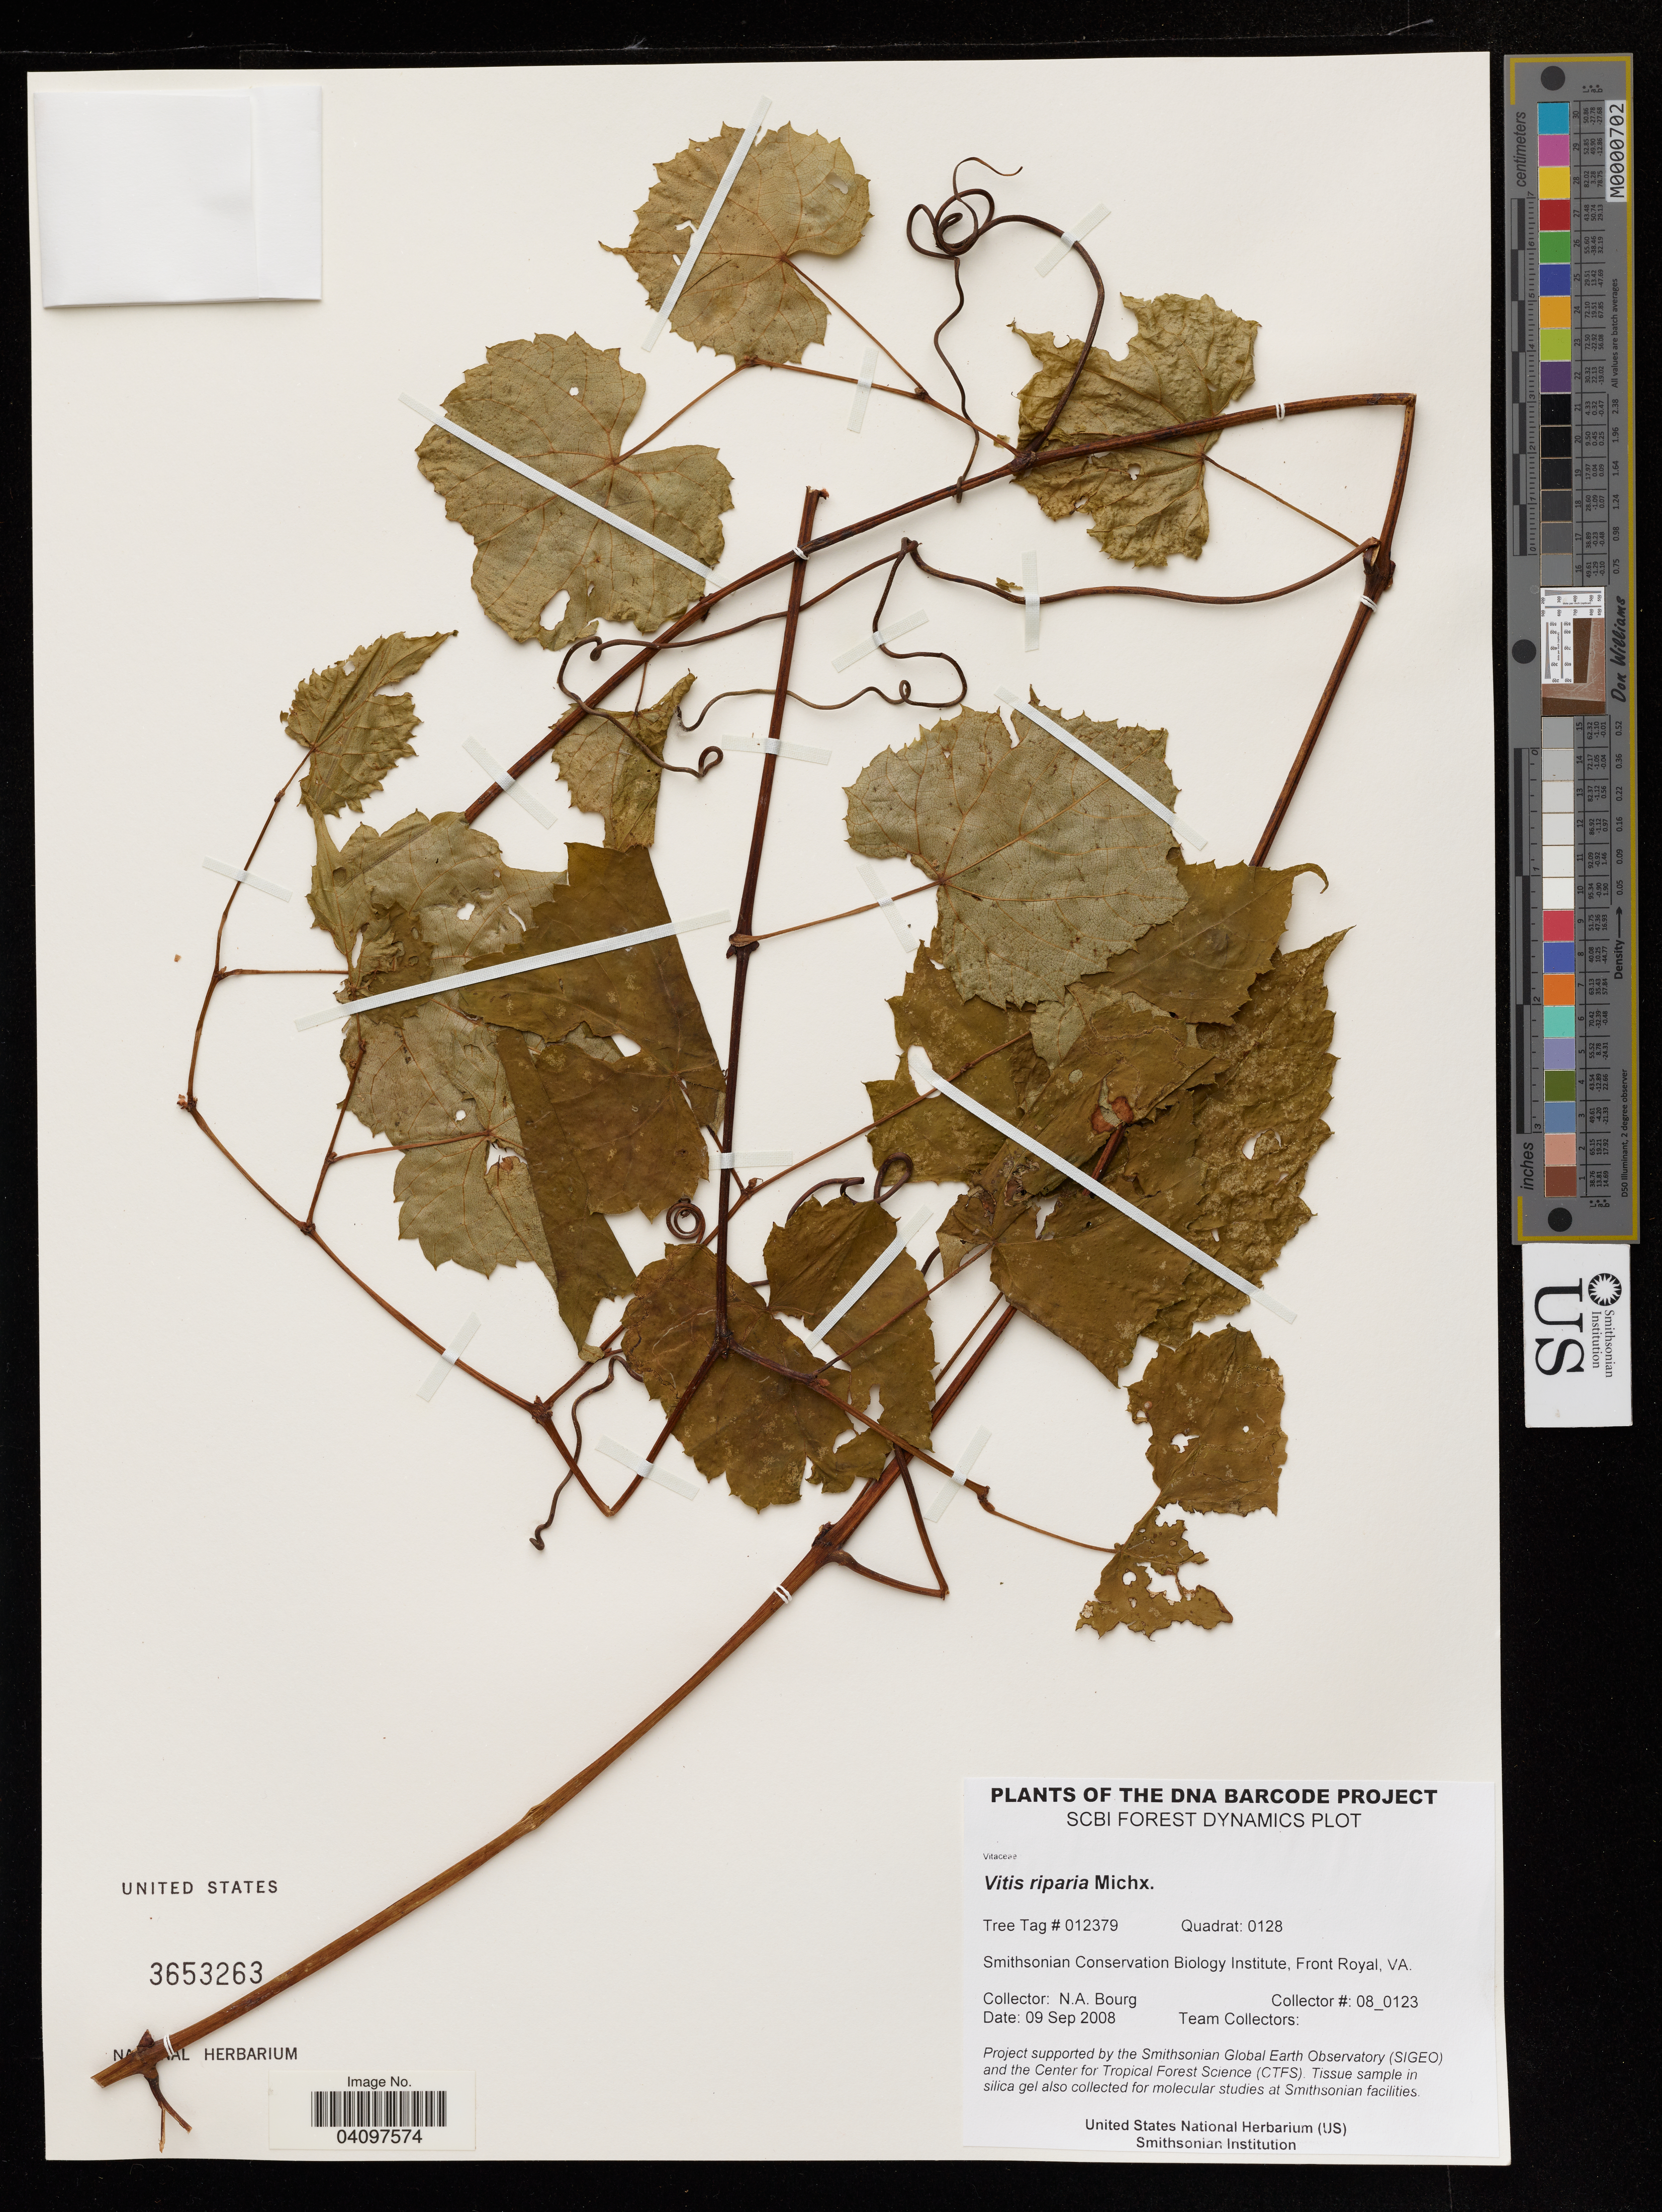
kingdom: Plantae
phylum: Tracheophyta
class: Magnoliopsida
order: Vitales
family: Vitaceae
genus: Vitis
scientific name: Vitis riparia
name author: Michx.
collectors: N. A. Bourg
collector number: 08_0123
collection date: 2008-09-09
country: United States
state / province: Virginia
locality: Smithsonian Conservation Biology Institute, Front Royal.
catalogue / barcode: US 3653263